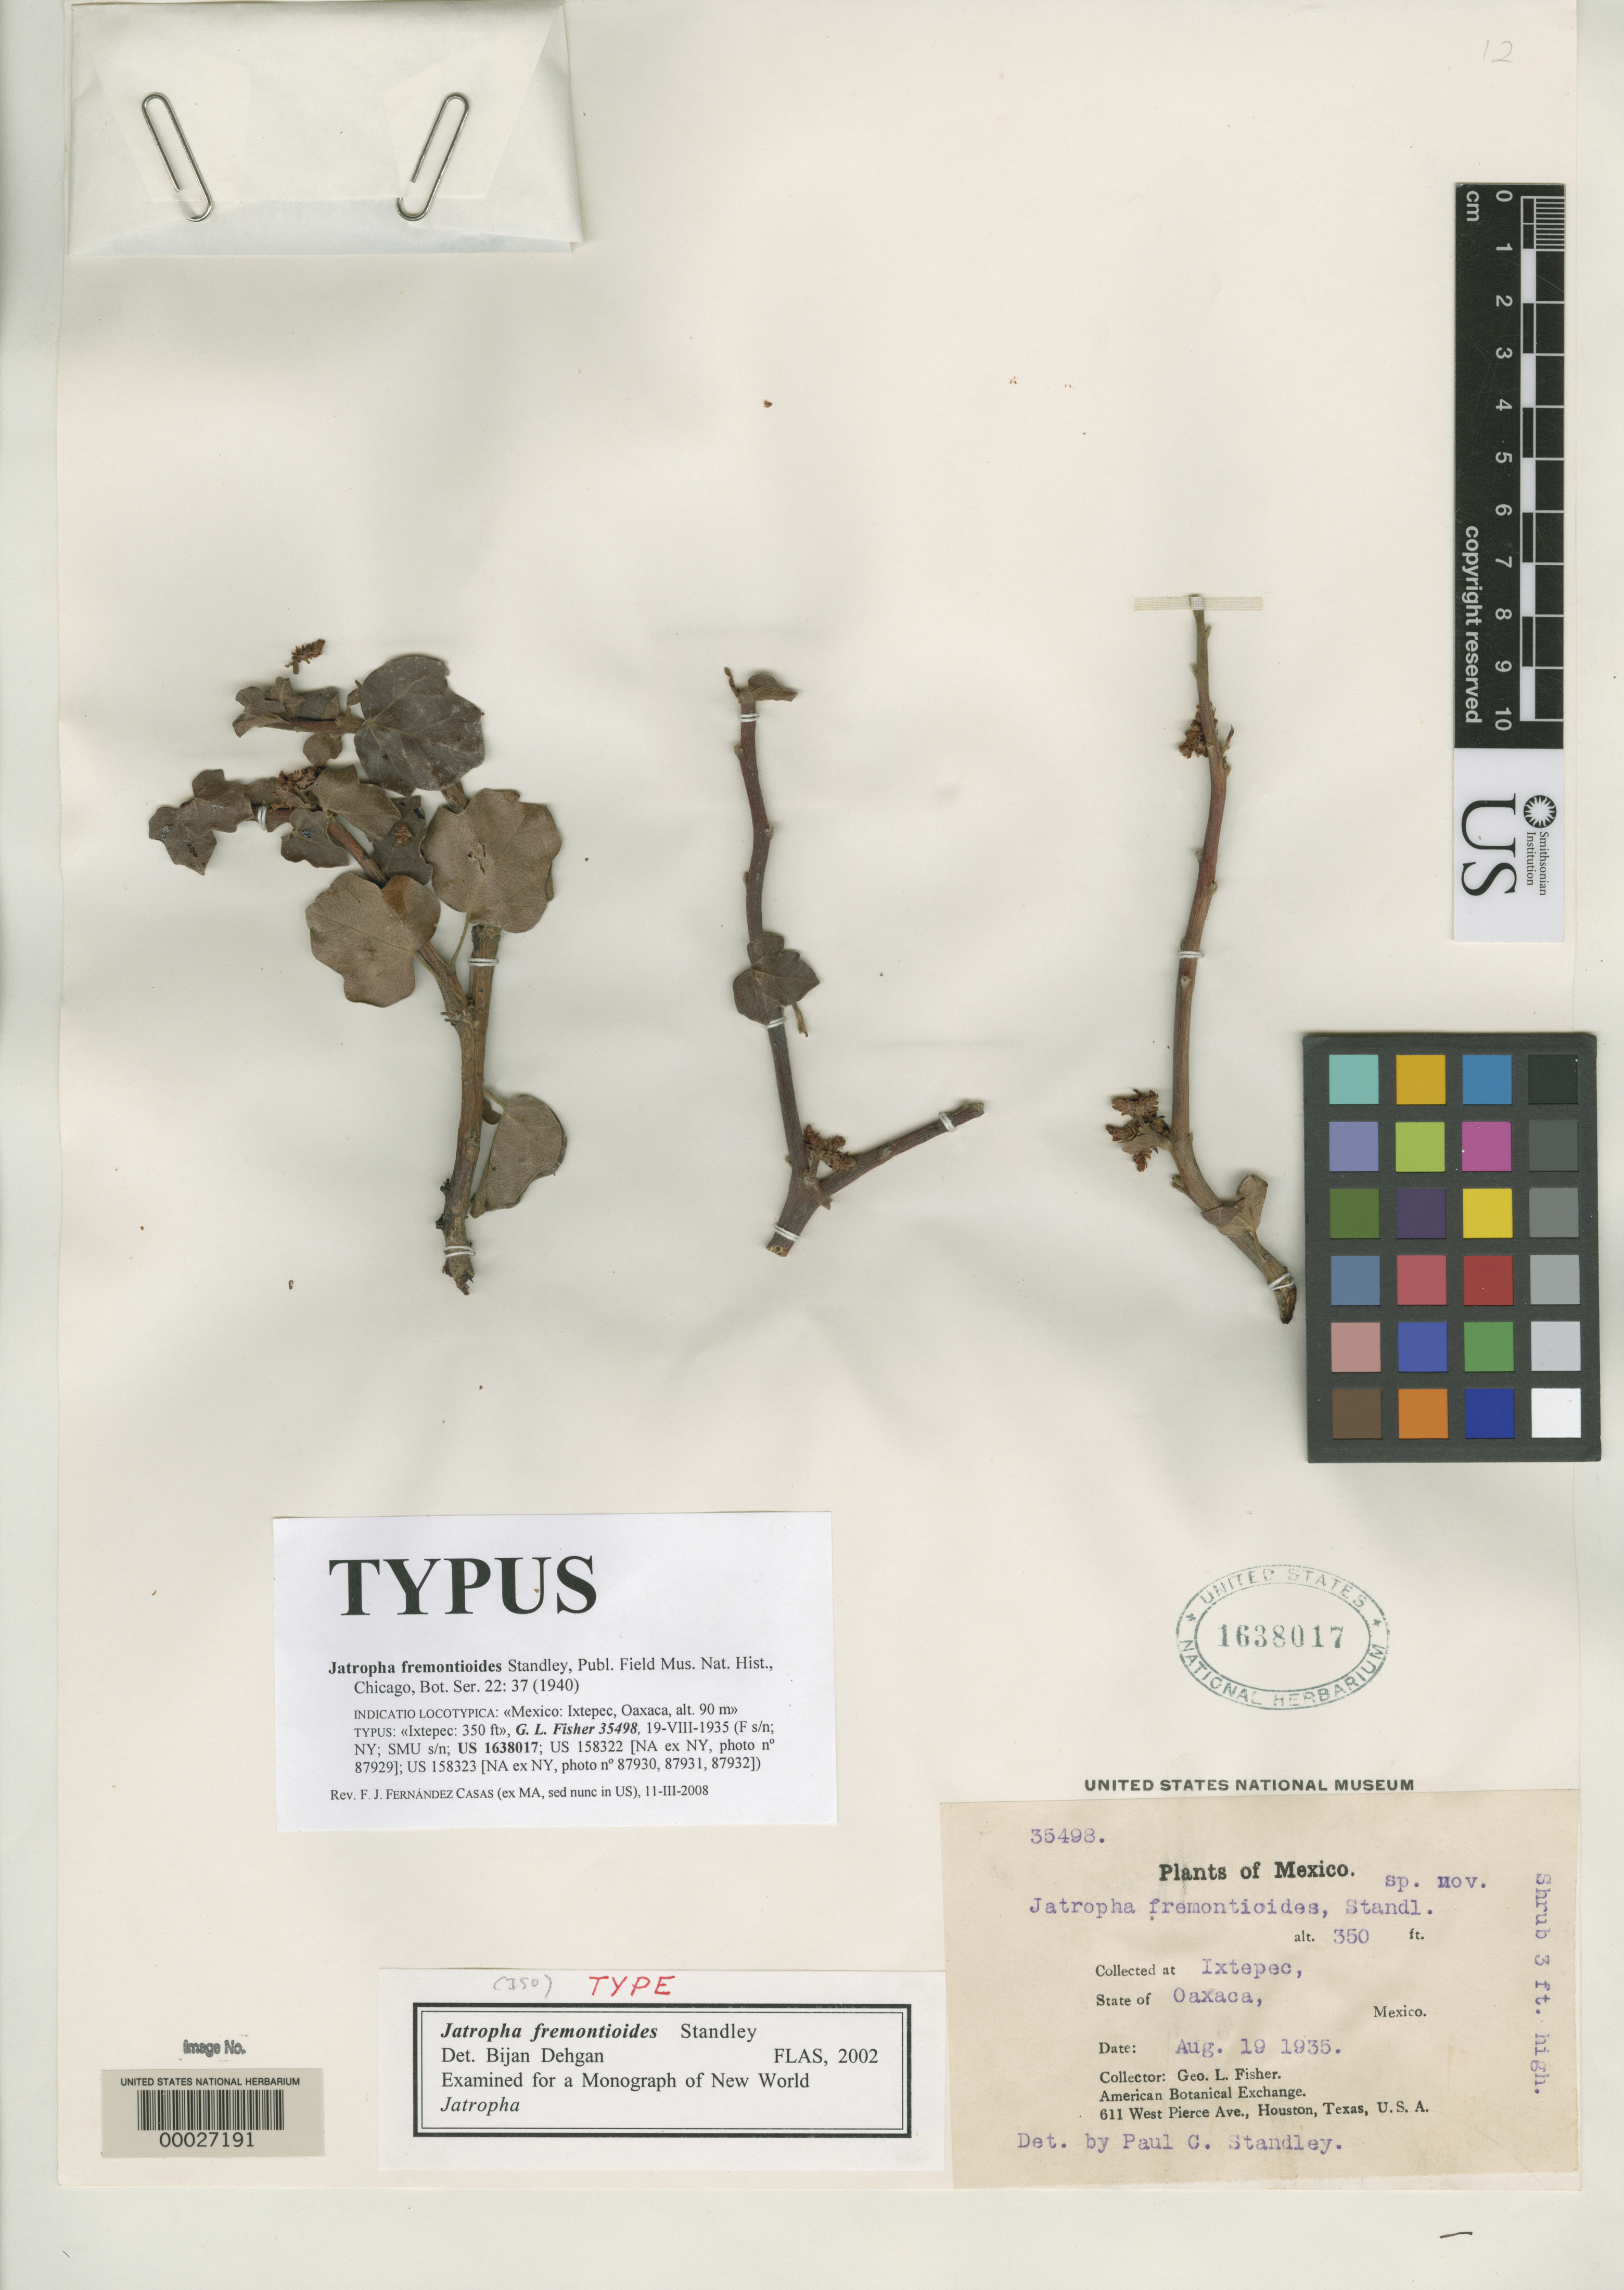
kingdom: Plantae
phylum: Tracheophyta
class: Magnoliopsida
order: Malpighiales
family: Euphorbiaceae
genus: Jatropha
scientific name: Jatropha fremontioides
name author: Standl.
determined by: Dehgan, B.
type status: Isotype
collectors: G. L. Fisher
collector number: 35498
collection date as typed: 19 Aug 1935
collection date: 1935-08-19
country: Mexico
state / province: Oaxaca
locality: Ixtepec.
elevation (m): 107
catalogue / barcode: US 1638017